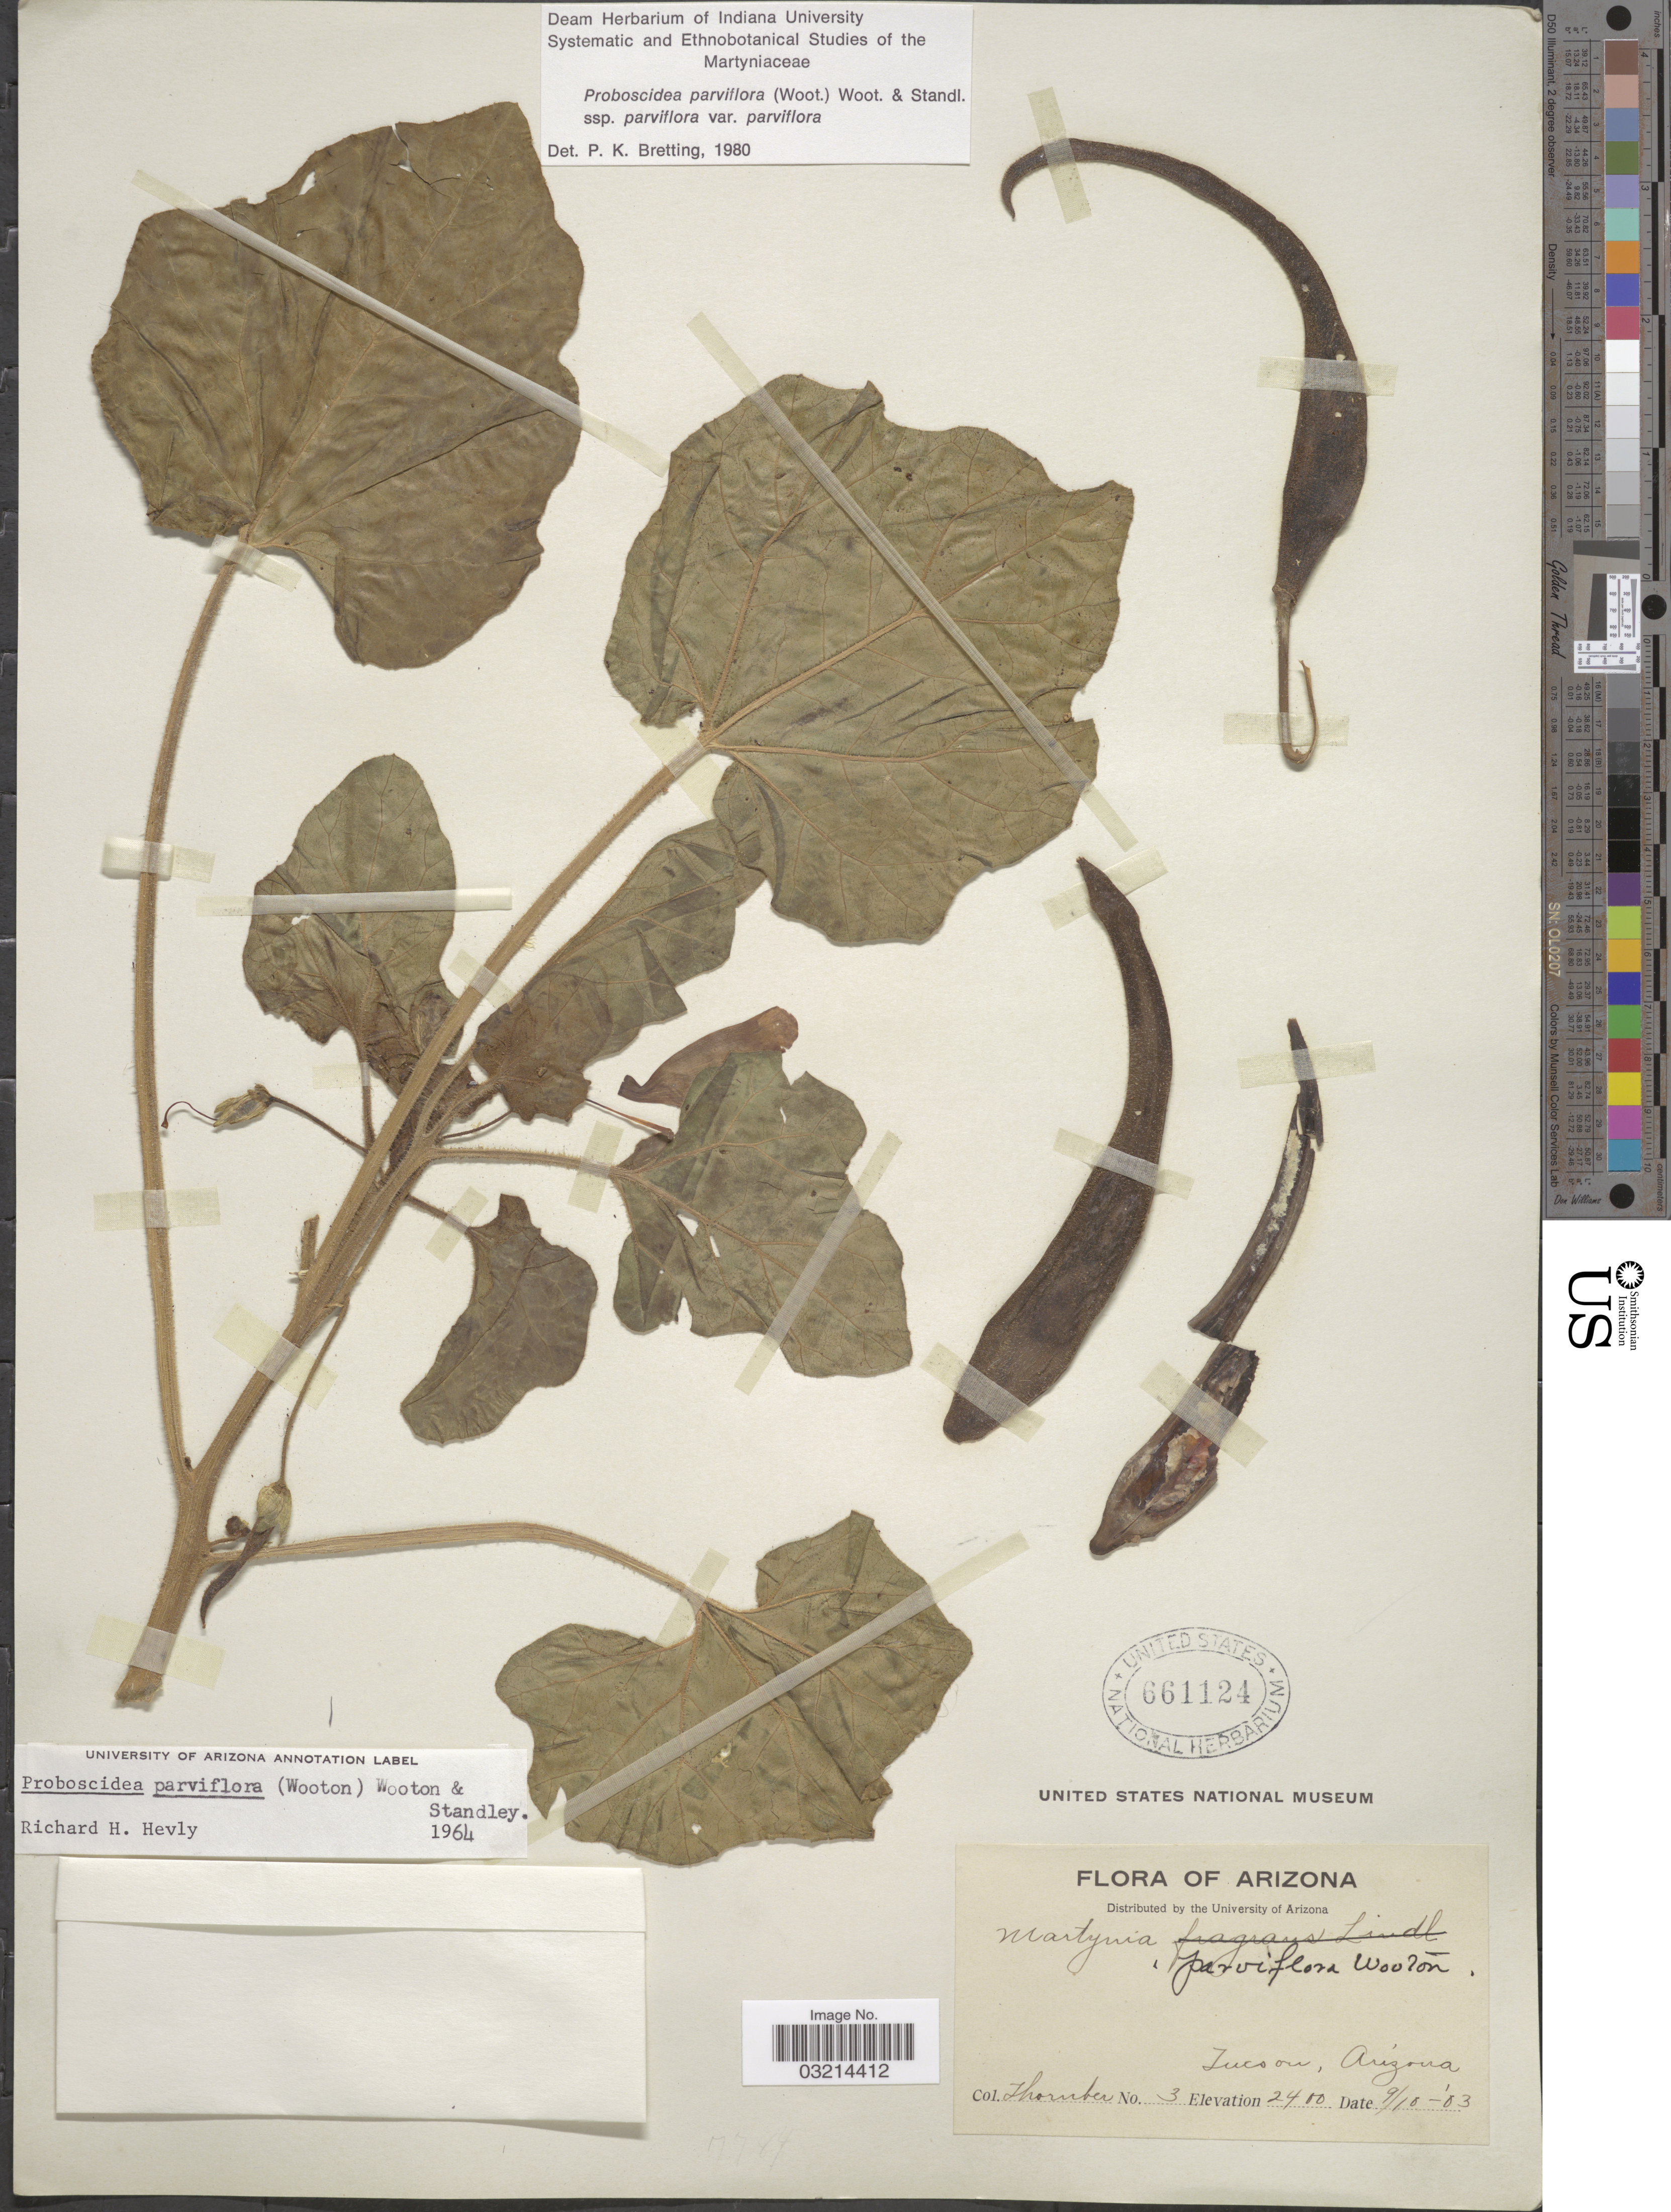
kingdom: Plantae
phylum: Tracheophyta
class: Magnoliopsida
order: Lamiales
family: Martyniaceae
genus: Proboscidea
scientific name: Proboscidea parviflora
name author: (Wooton) Wooton & Standl.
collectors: -. Thornber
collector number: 3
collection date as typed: Transcribed d/m/y: 10/9/3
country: United States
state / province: Arizona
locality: Tucson.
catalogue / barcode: US 661124